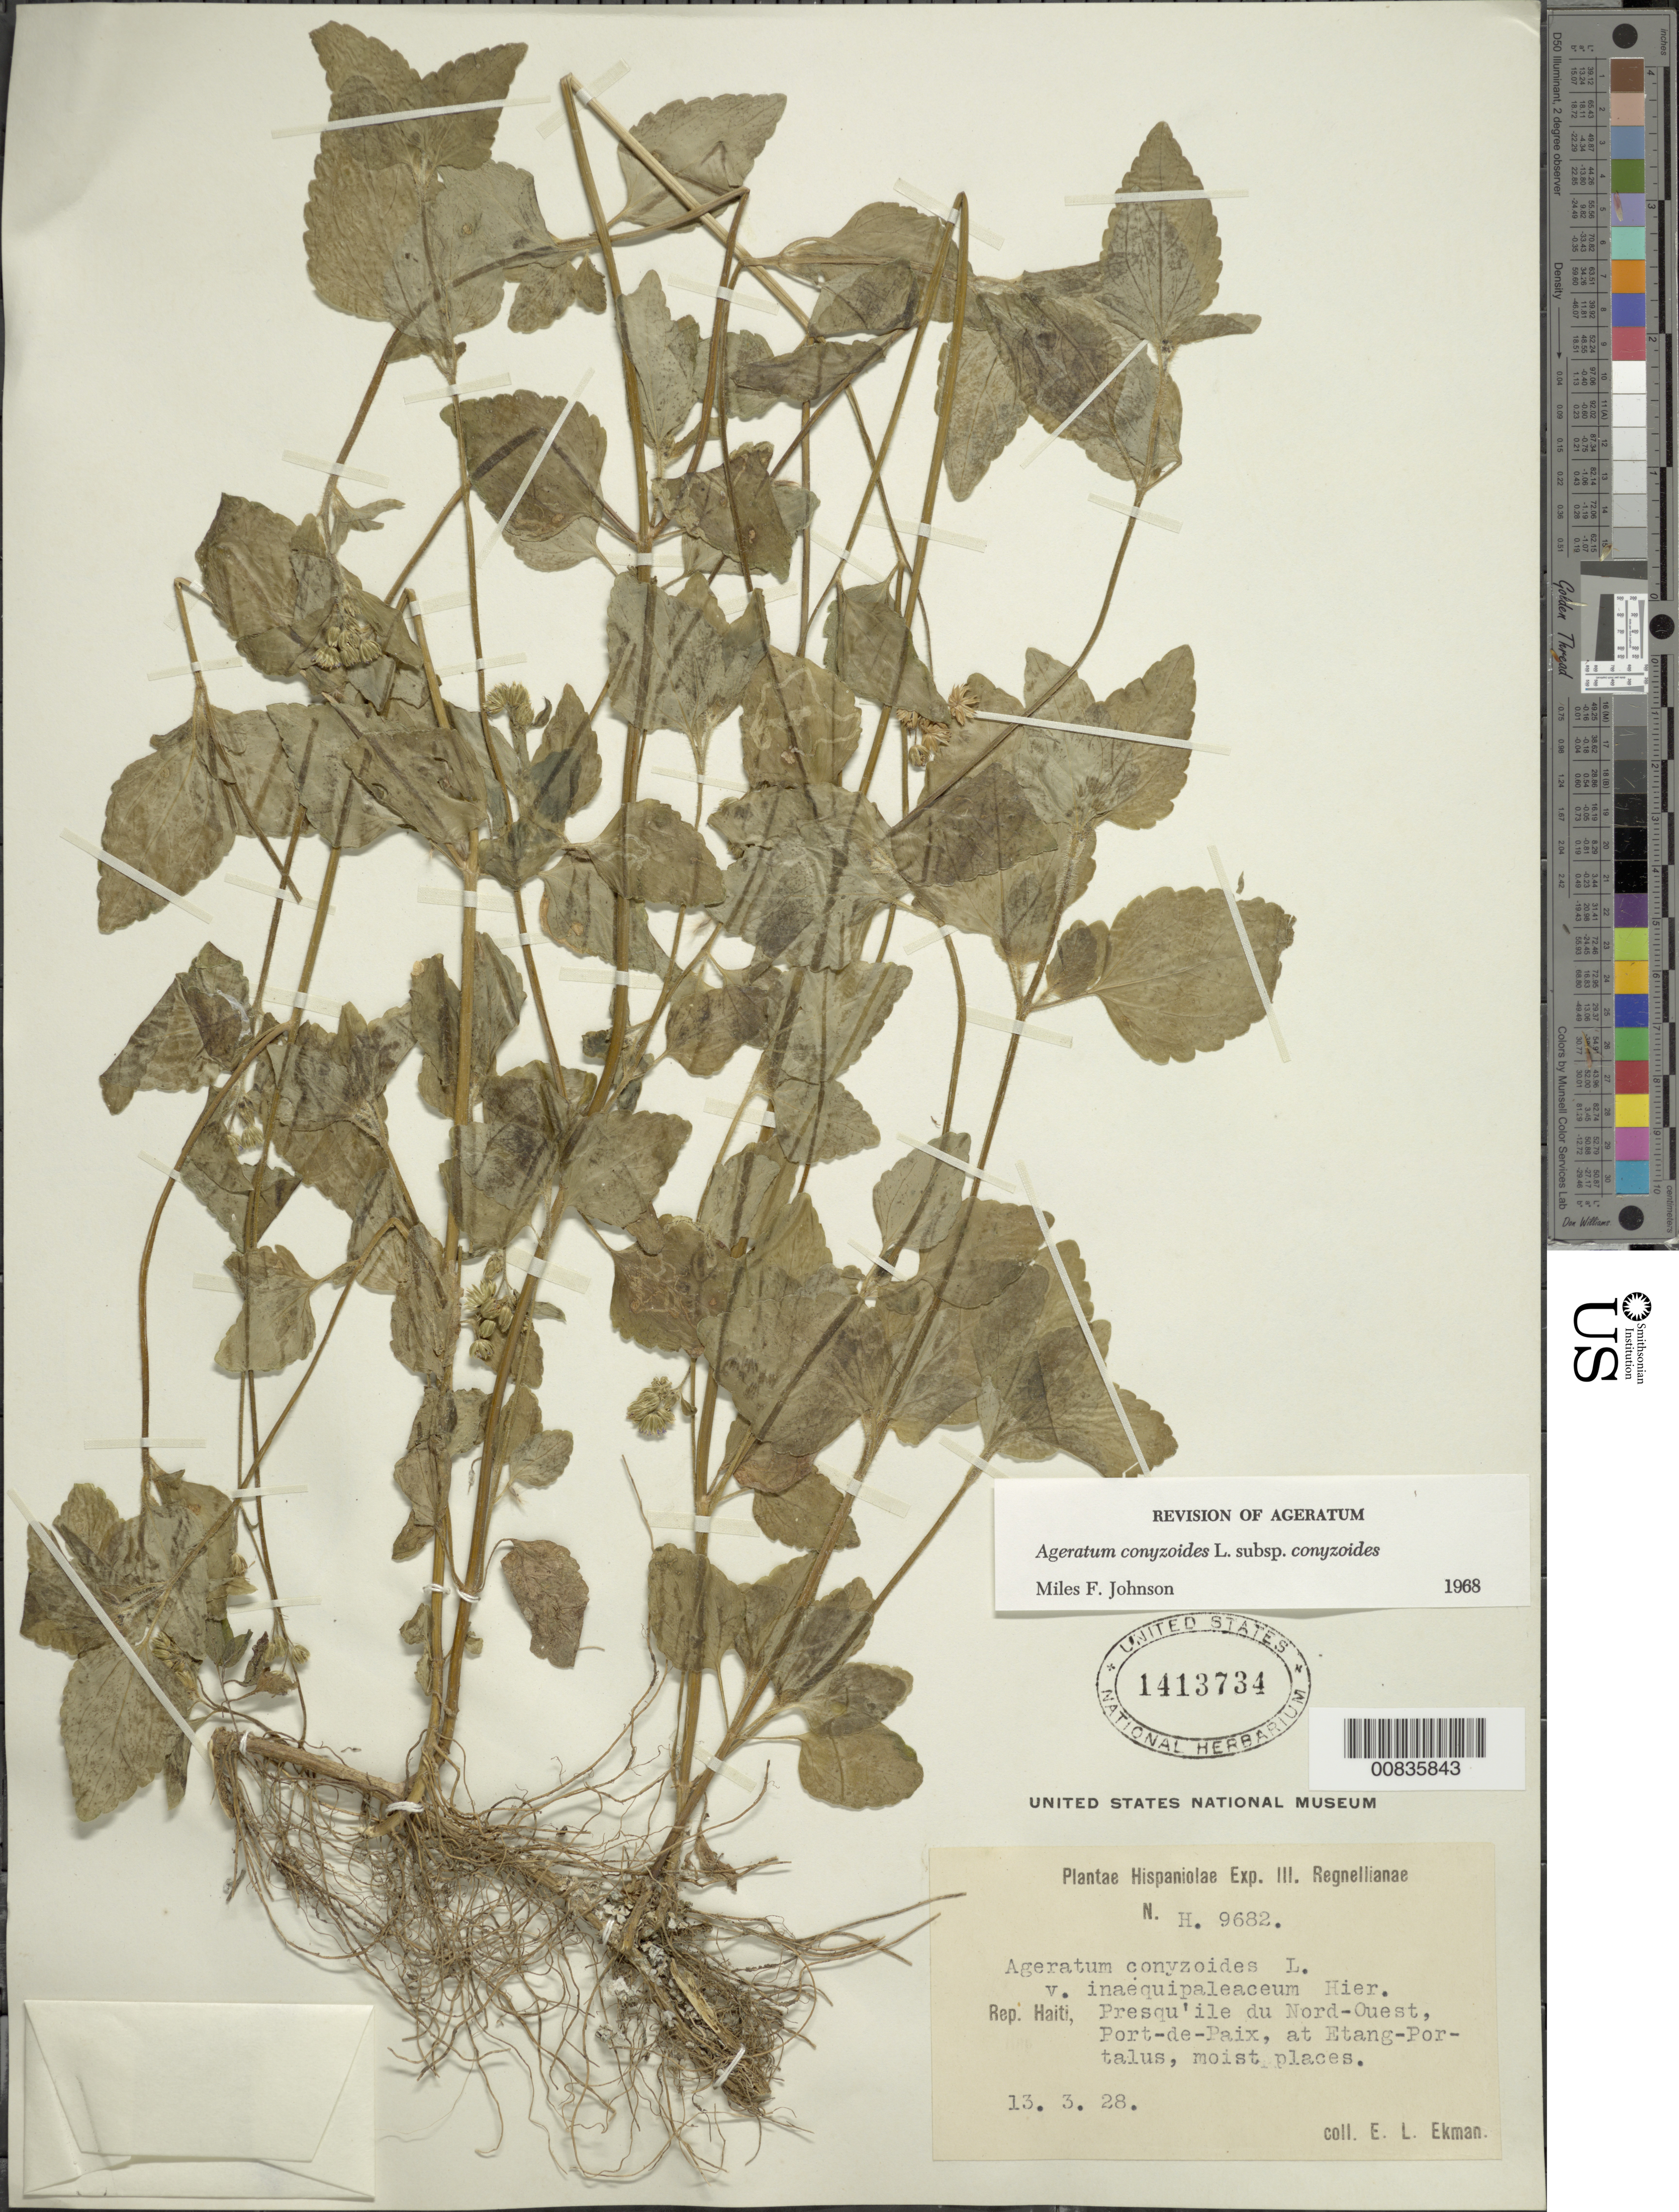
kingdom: Plantae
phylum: Tracheophyta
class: Magnoliopsida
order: Asterales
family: Asteraceae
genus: Ageratum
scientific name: Ageratum conyzoides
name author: L.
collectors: E. L. Ekman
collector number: H 9682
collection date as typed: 13 Mar 1928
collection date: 1928-03-13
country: Haiti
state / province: Nord-Ouest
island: Hispaniola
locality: Port-de-Paix, Etang-Portalus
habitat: Moist places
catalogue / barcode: US 1413734